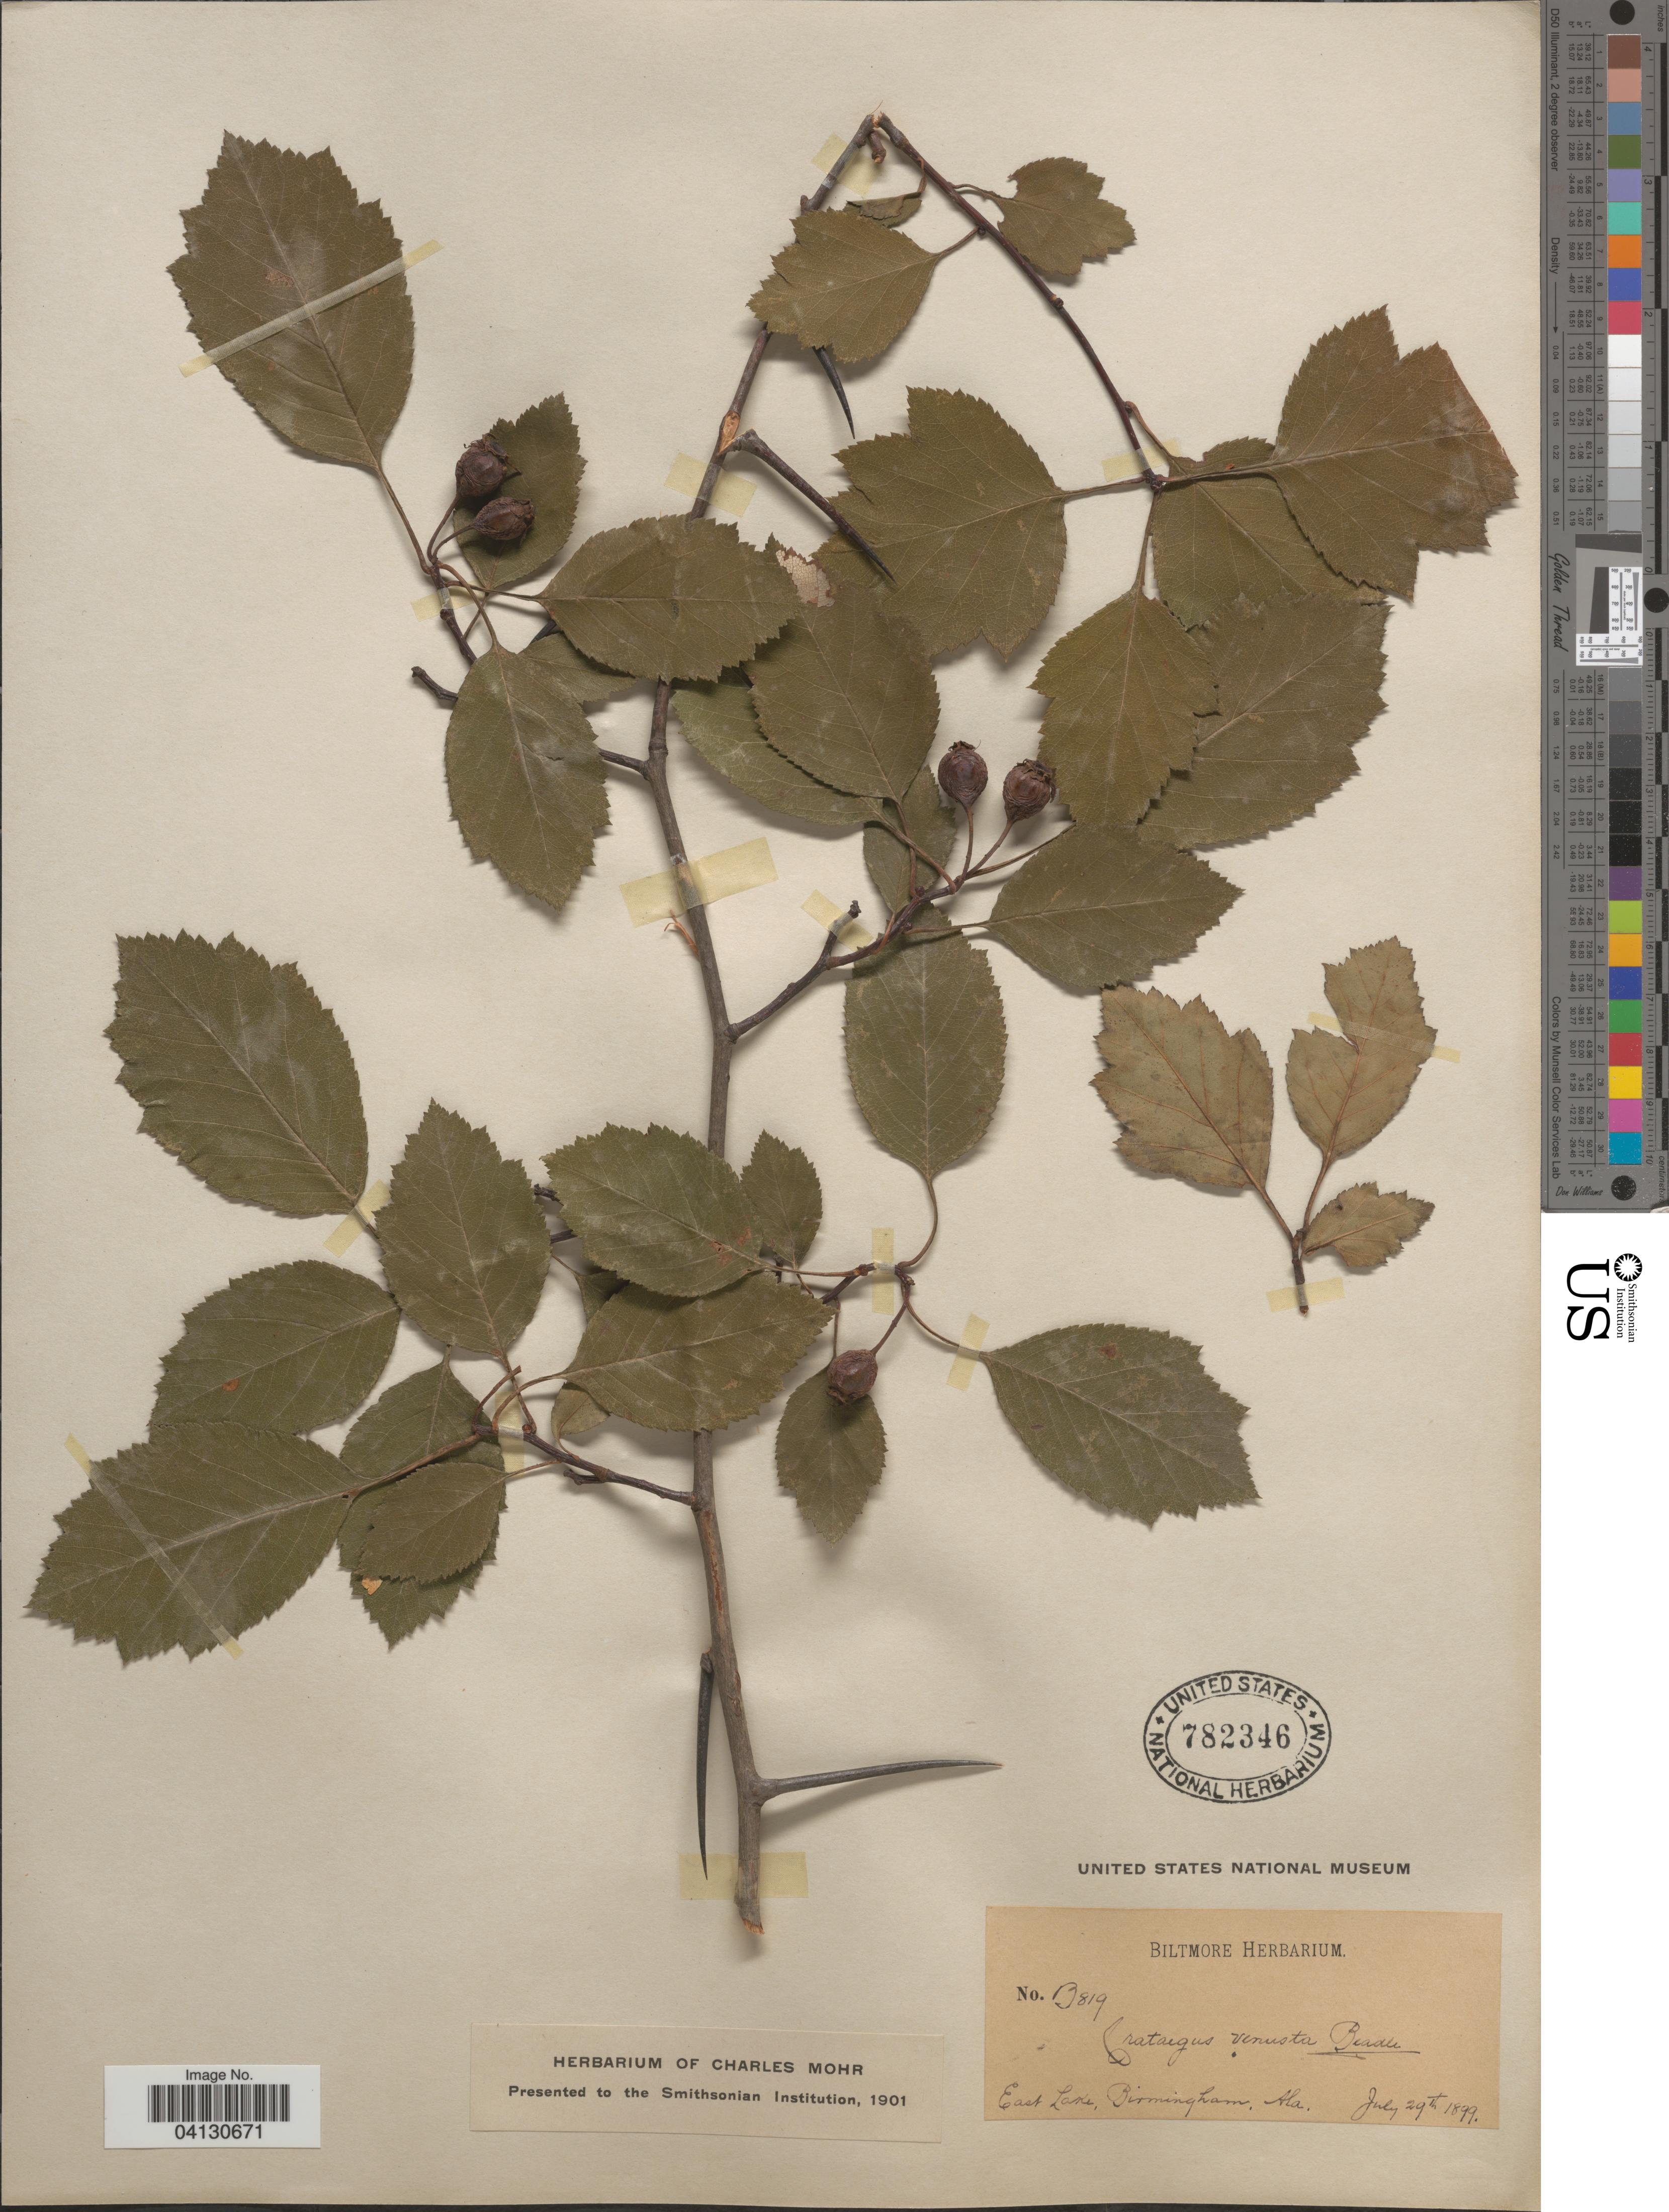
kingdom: Plantae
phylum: Tracheophyta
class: Magnoliopsida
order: Rosales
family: Rosaceae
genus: Crataegus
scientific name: Crataegus venusta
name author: Beadle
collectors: ex herb. Biltmore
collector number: B819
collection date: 1899-07-29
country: United States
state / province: Alabama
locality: East Lake, Birmingham.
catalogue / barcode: US 782346